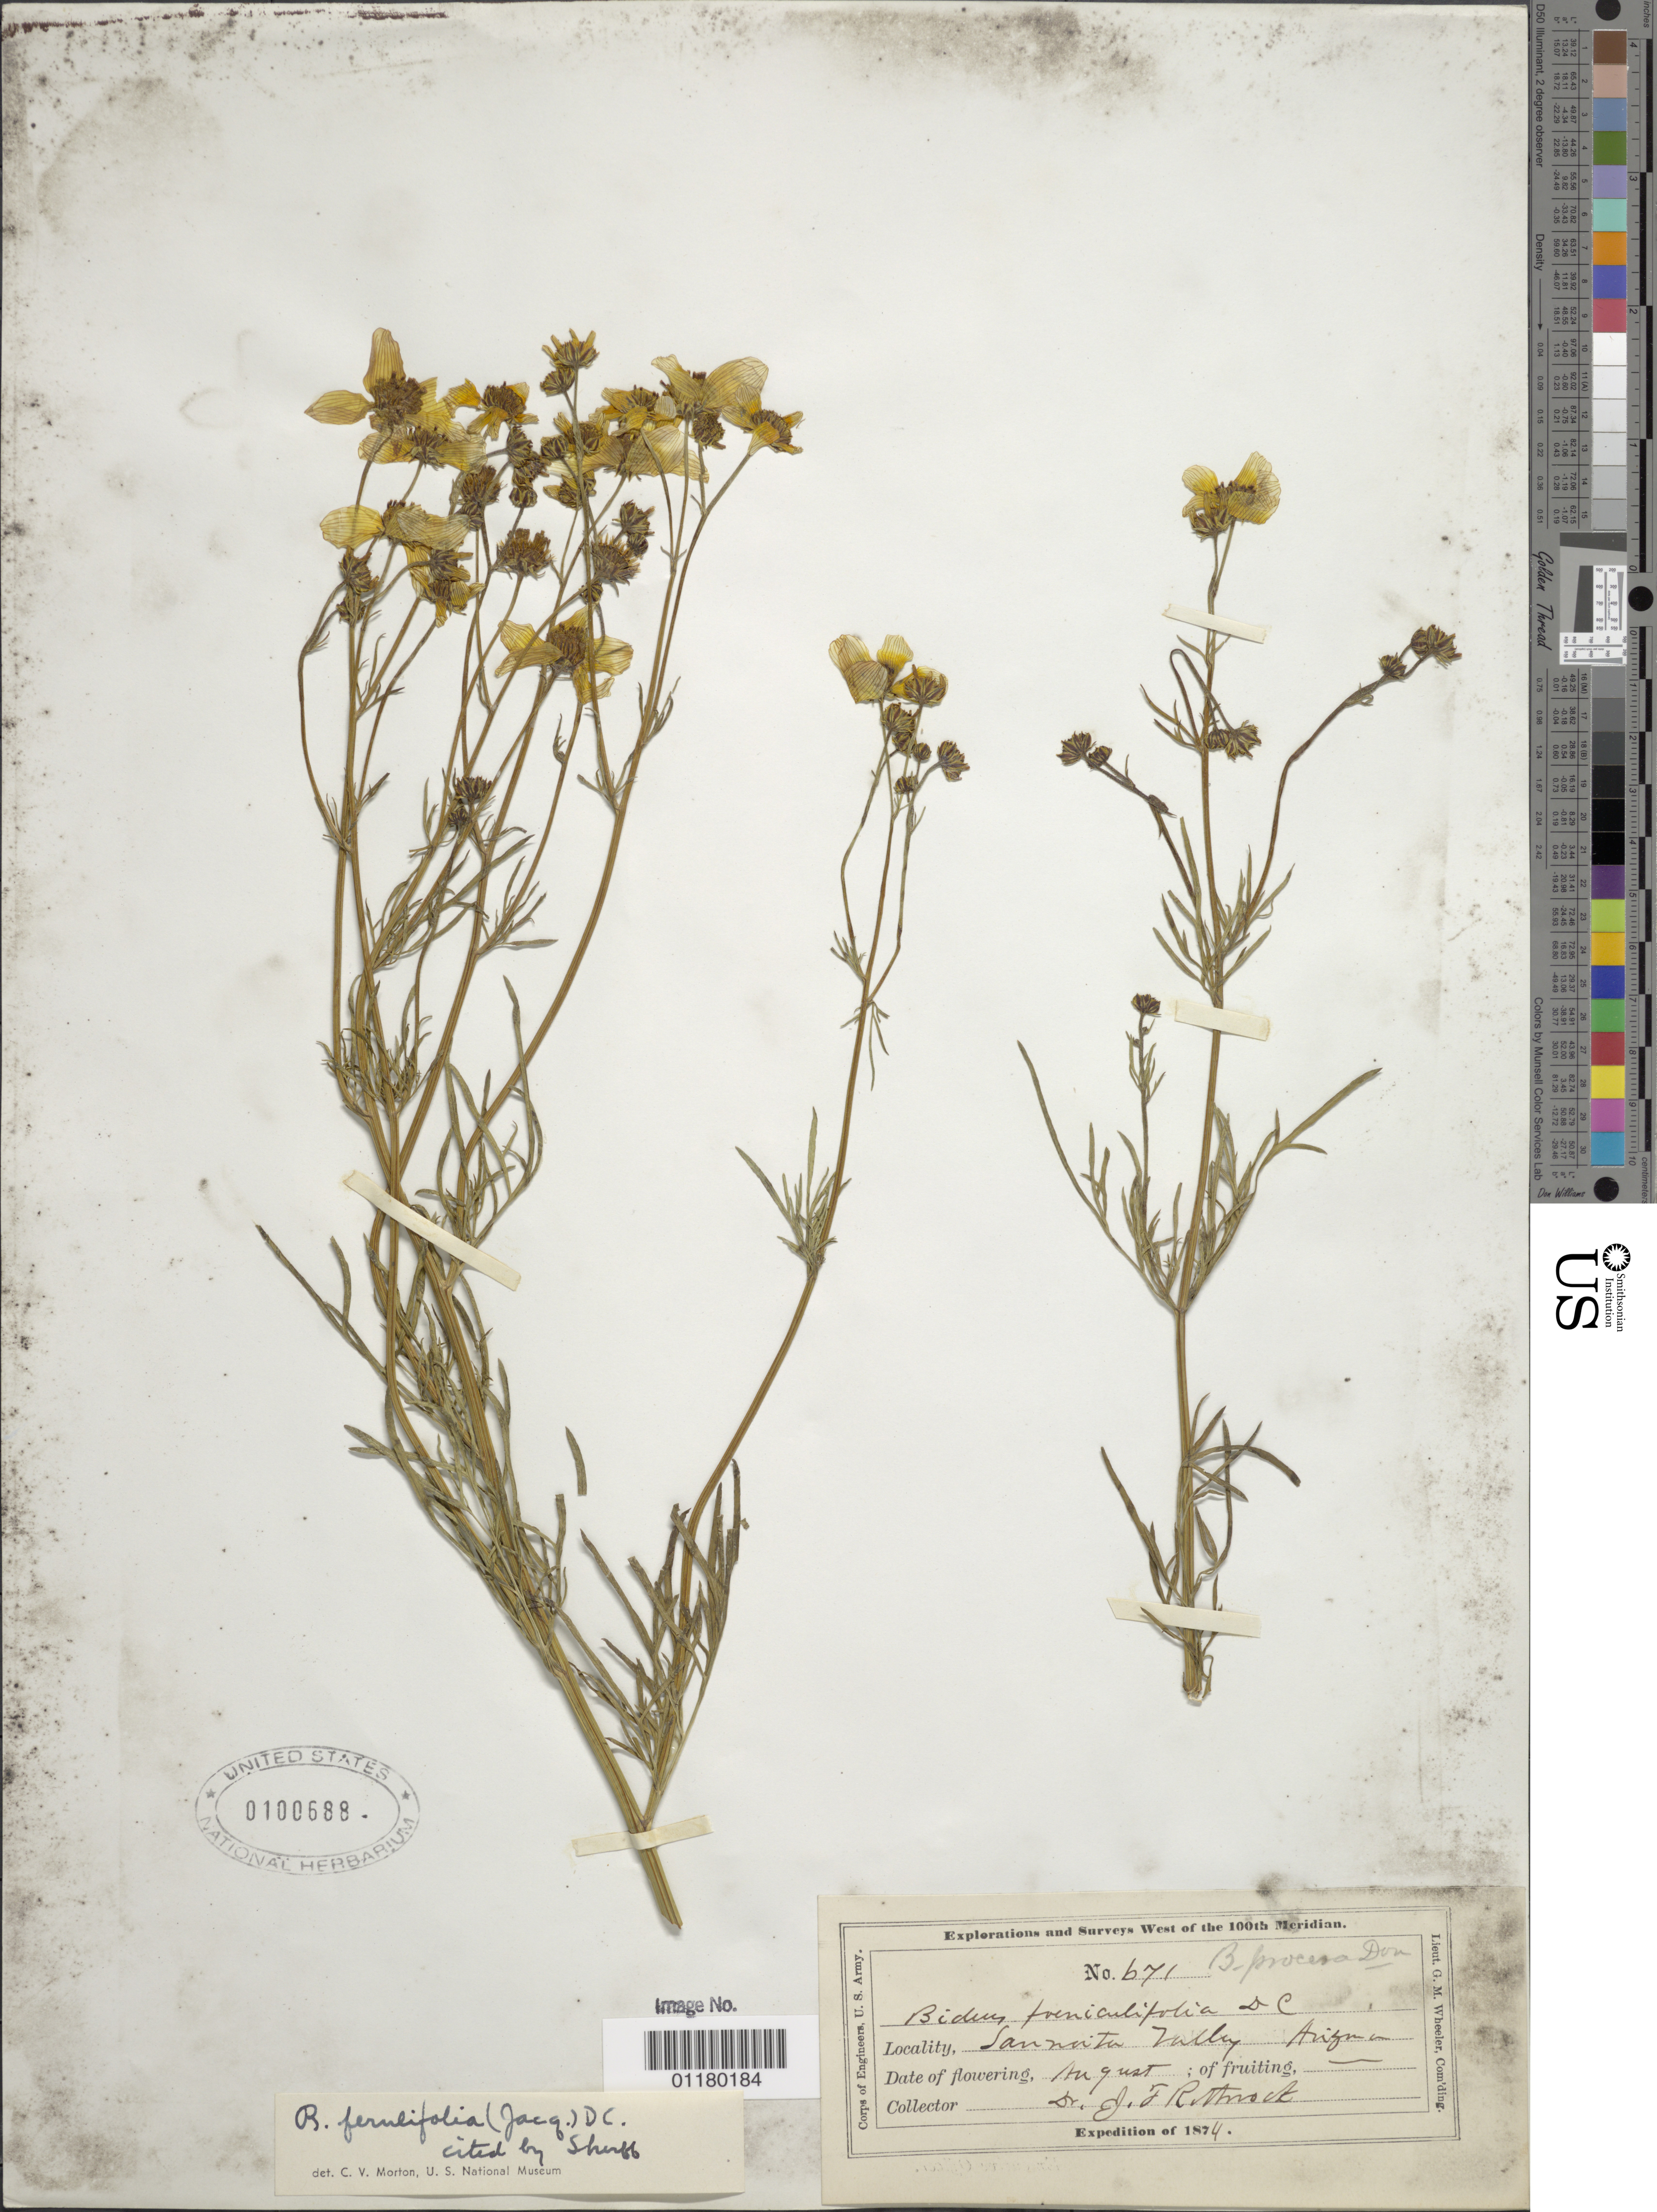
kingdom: Plantae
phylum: Tracheophyta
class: Magnoliopsida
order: Asterales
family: Asteraceae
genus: Bidens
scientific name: Bidens ferulaefolia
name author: (Jacq.) DC.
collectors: J. T. Rothrock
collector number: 671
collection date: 1874-08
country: United States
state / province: Arizona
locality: [Sannoita] Valley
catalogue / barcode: US 100688